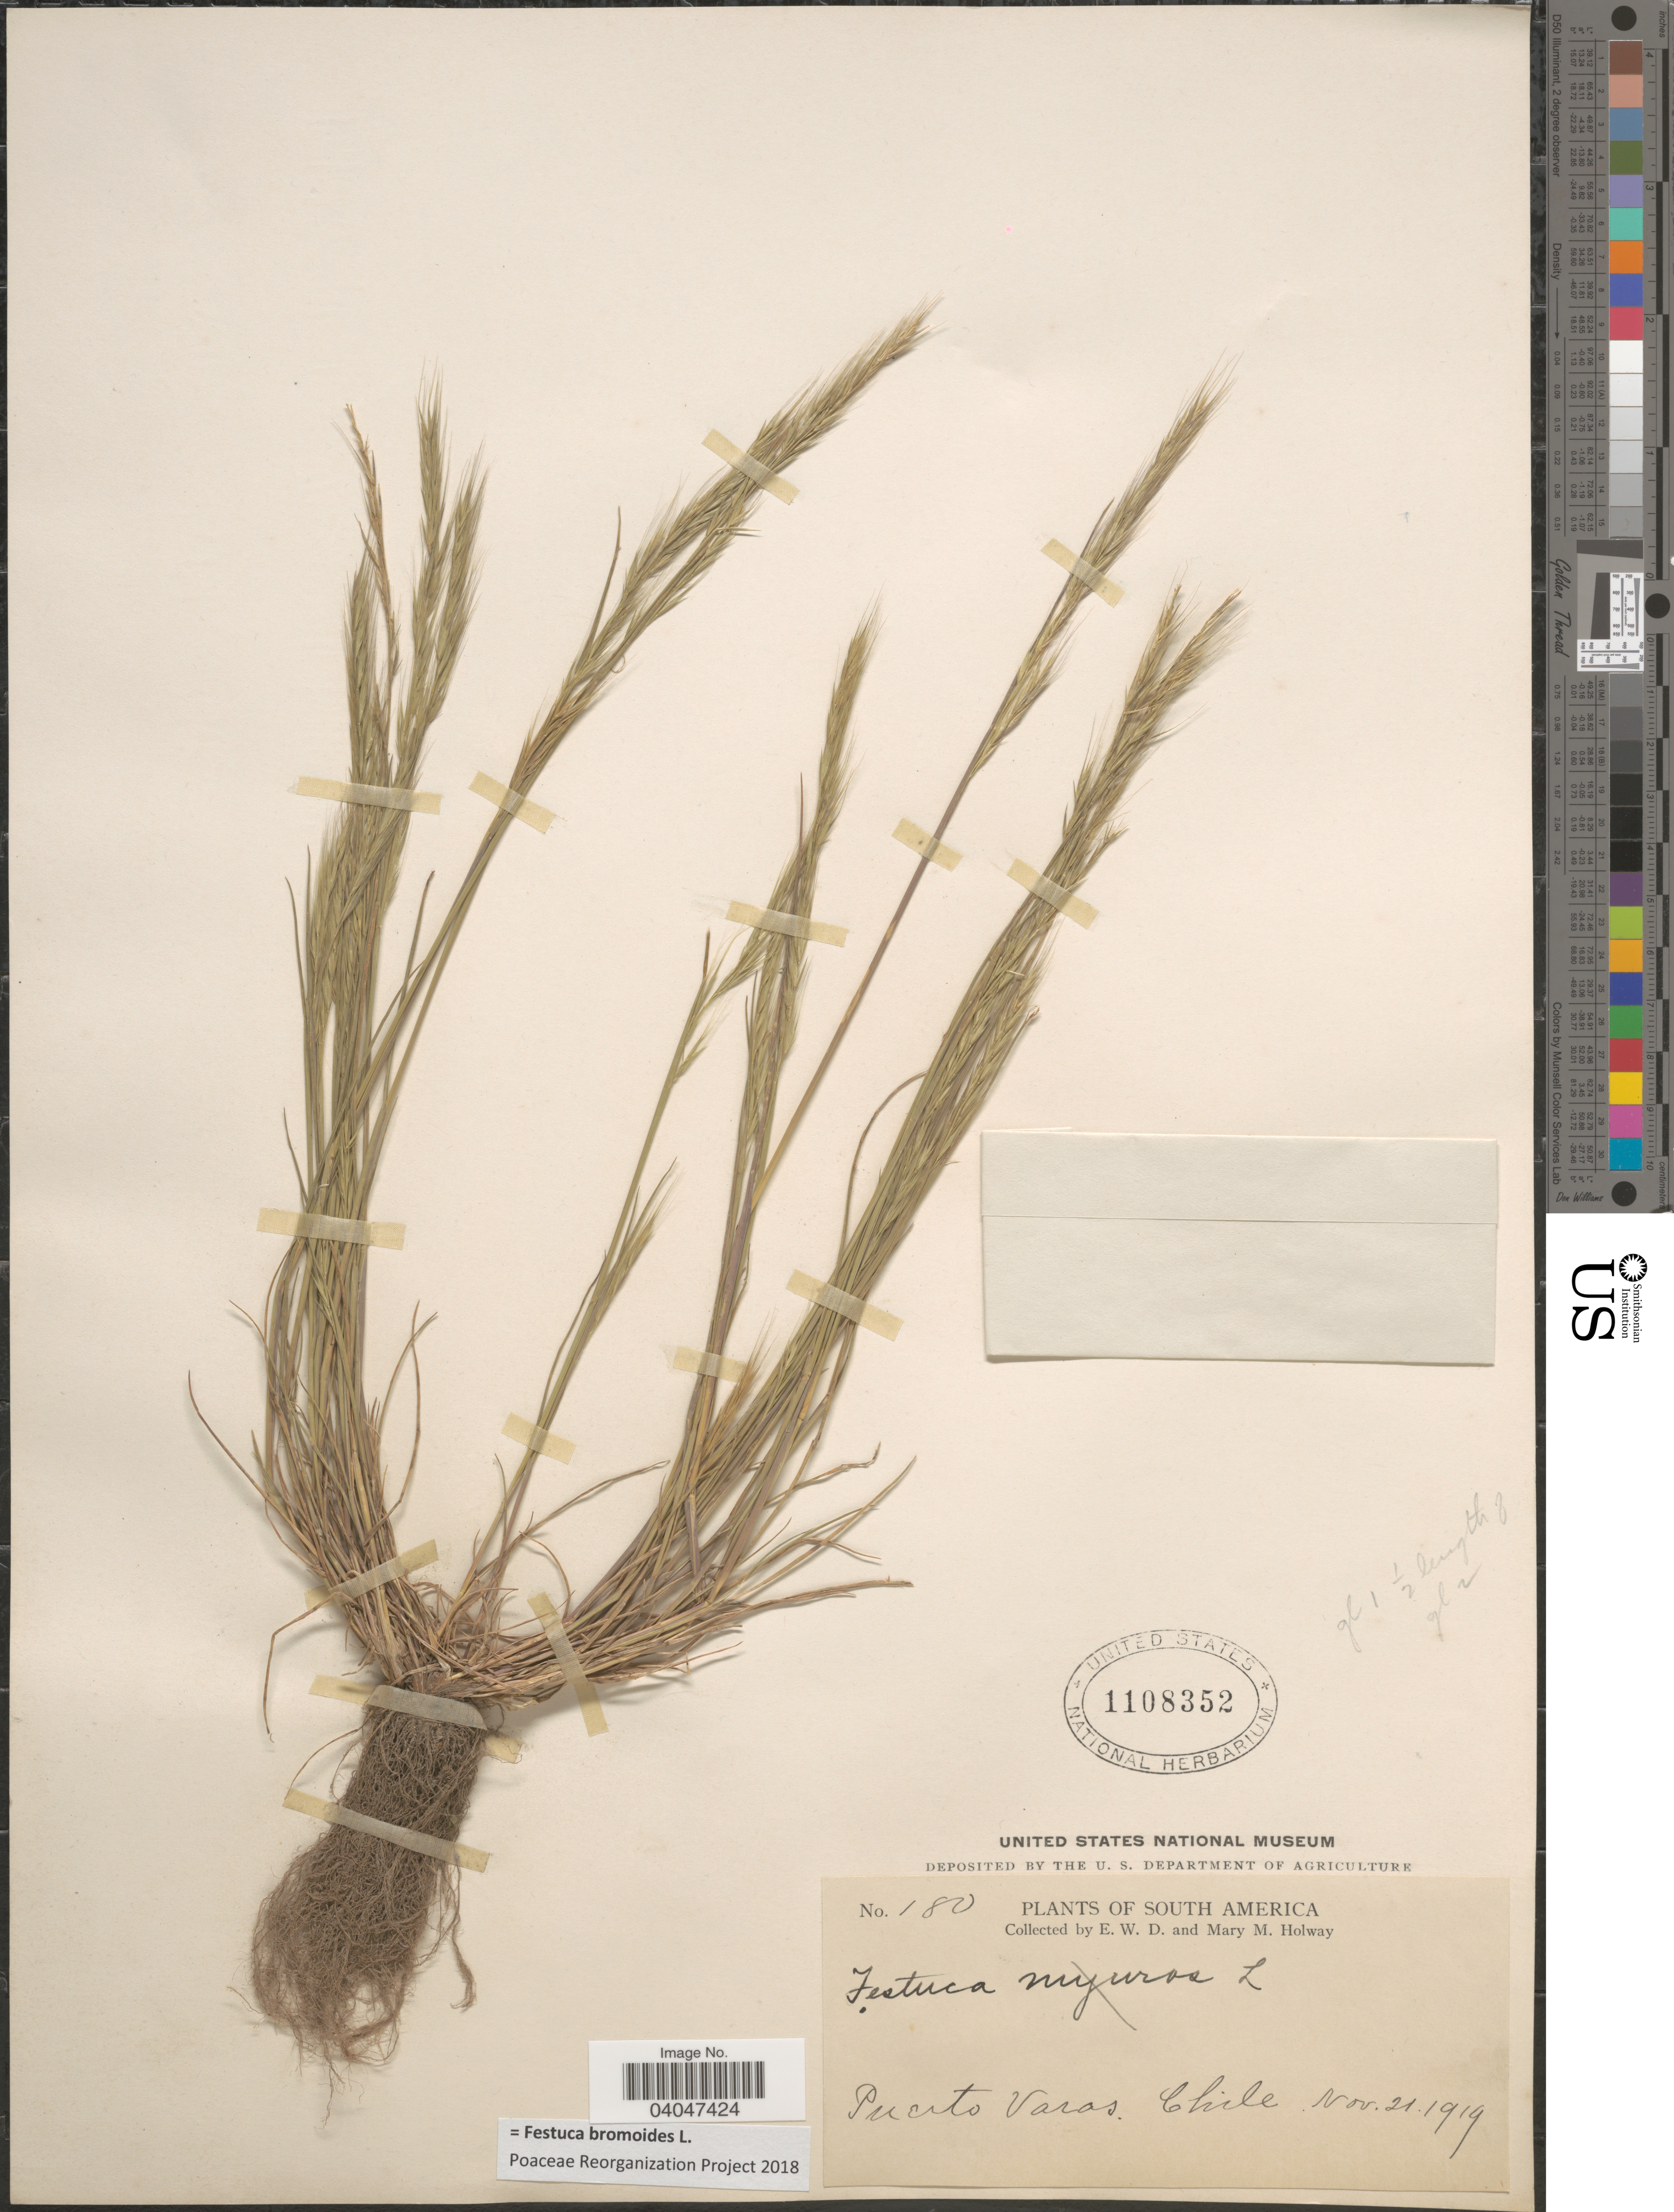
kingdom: Plantae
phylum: Tracheophyta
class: Liliopsida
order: Poales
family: Poaceae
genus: Festuca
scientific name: Festuca bromoides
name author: L.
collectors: E. W. D. Holway & M. M. Holway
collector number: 180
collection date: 1919-11-21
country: Chile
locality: Puerto Varas.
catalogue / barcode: US 1108352